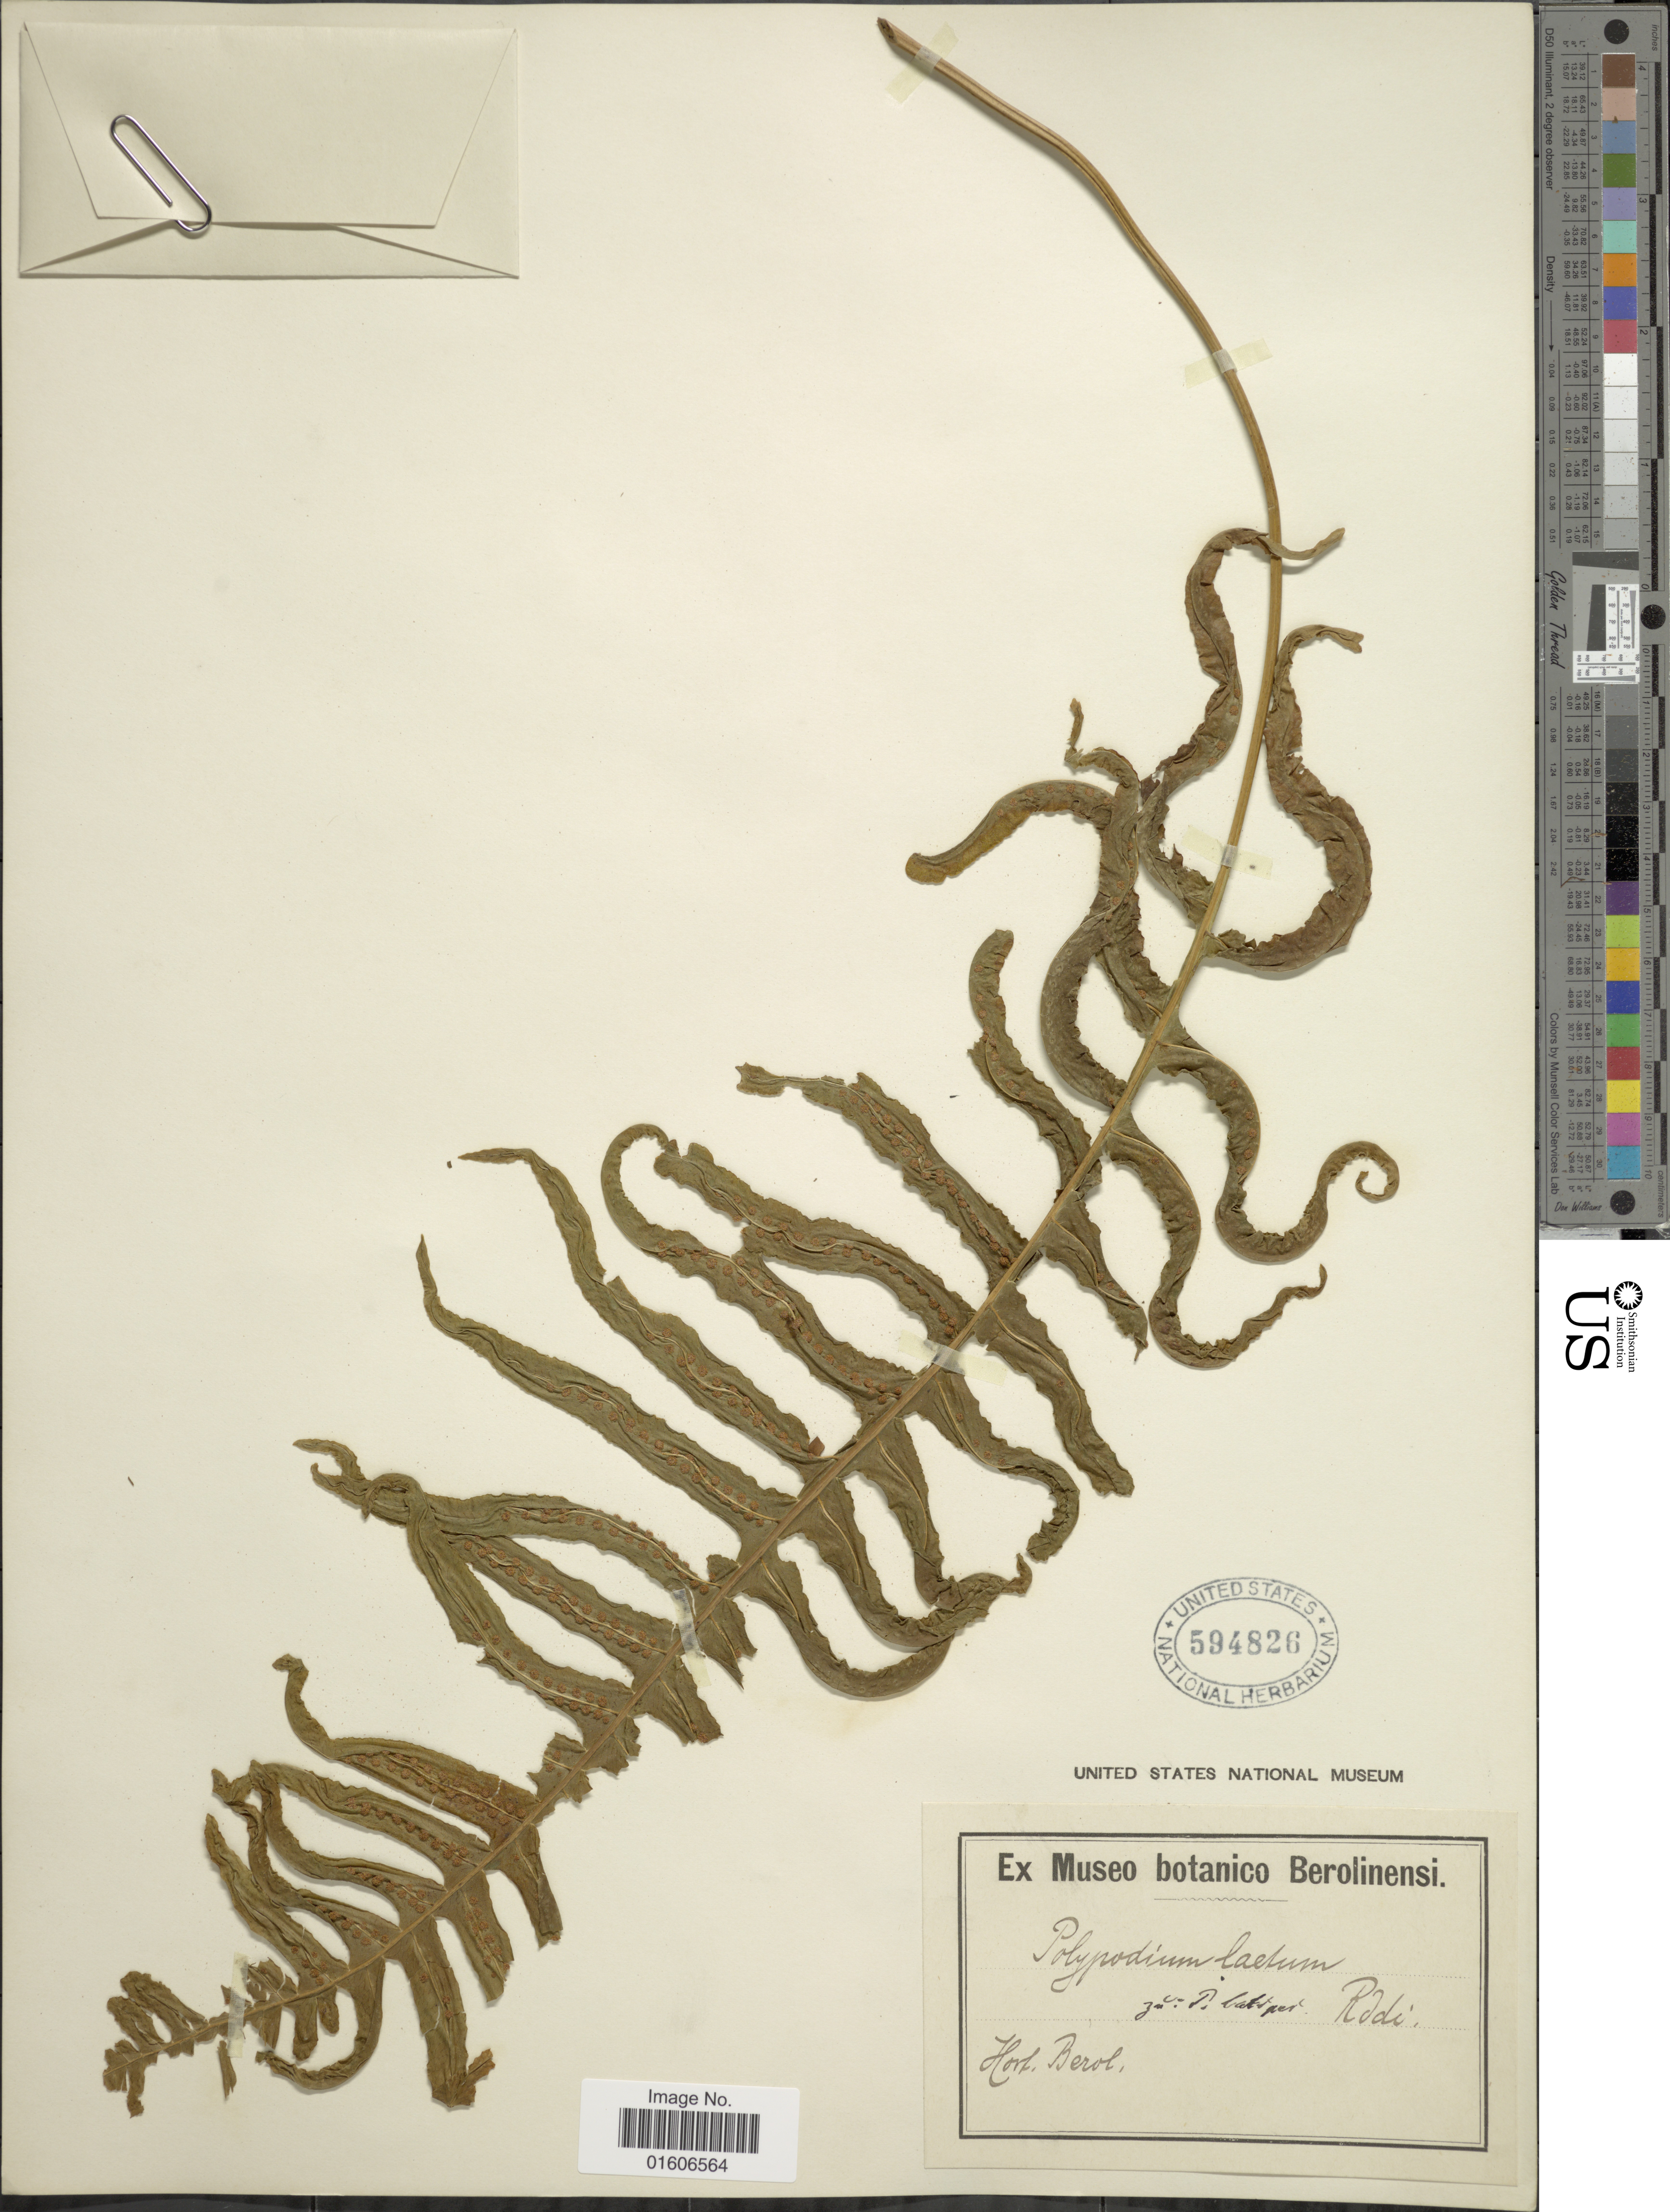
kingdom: Plantae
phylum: Tracheophyta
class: Polypodiopsida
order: Polypodiales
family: Polypodiaceae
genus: Serpocaulon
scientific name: Serpocaulon latipes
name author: (Langsd. & Fischer) A.R. Sm.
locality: Hort. Berol.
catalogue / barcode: US 594826